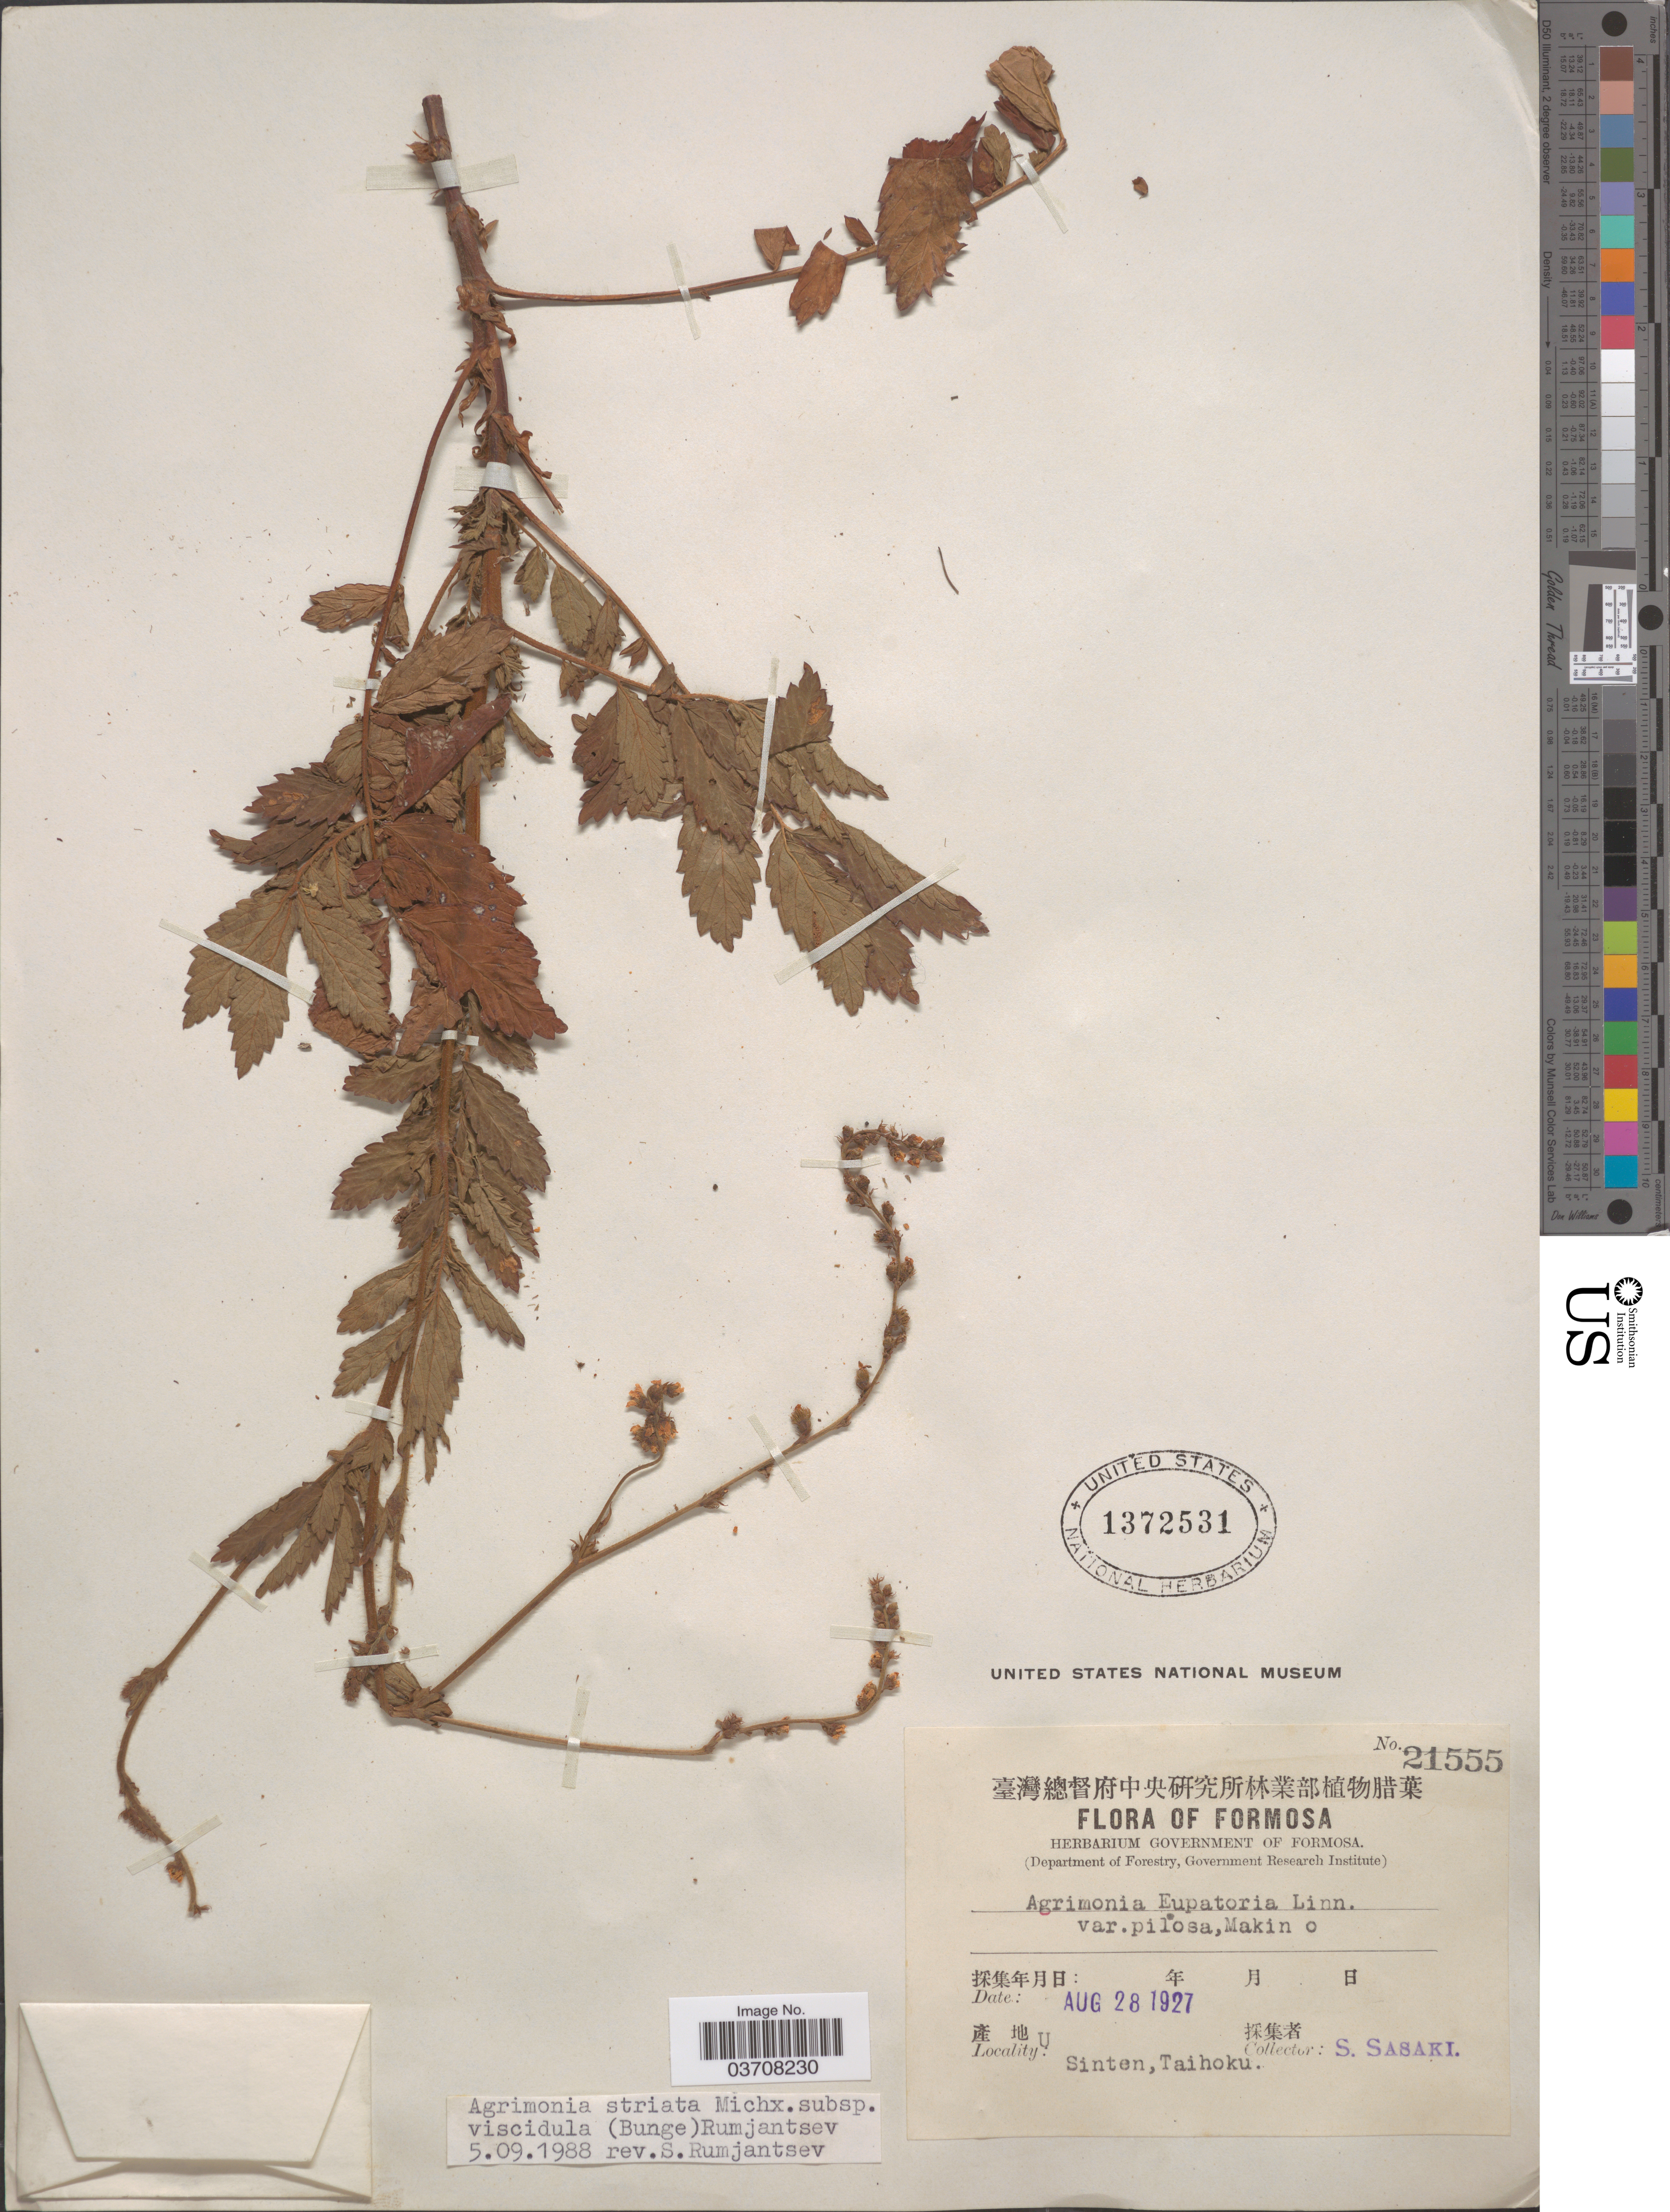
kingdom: Plantae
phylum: Tracheophyta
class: Magnoliopsida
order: Rosales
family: Rosaceae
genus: Agrimonia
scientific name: Agrimonia striata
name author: Michx.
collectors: S. Sasaki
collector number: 21555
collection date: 1927-08-28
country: Taiwan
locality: Formosa. Sinten, Taihoku.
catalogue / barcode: US 1372531